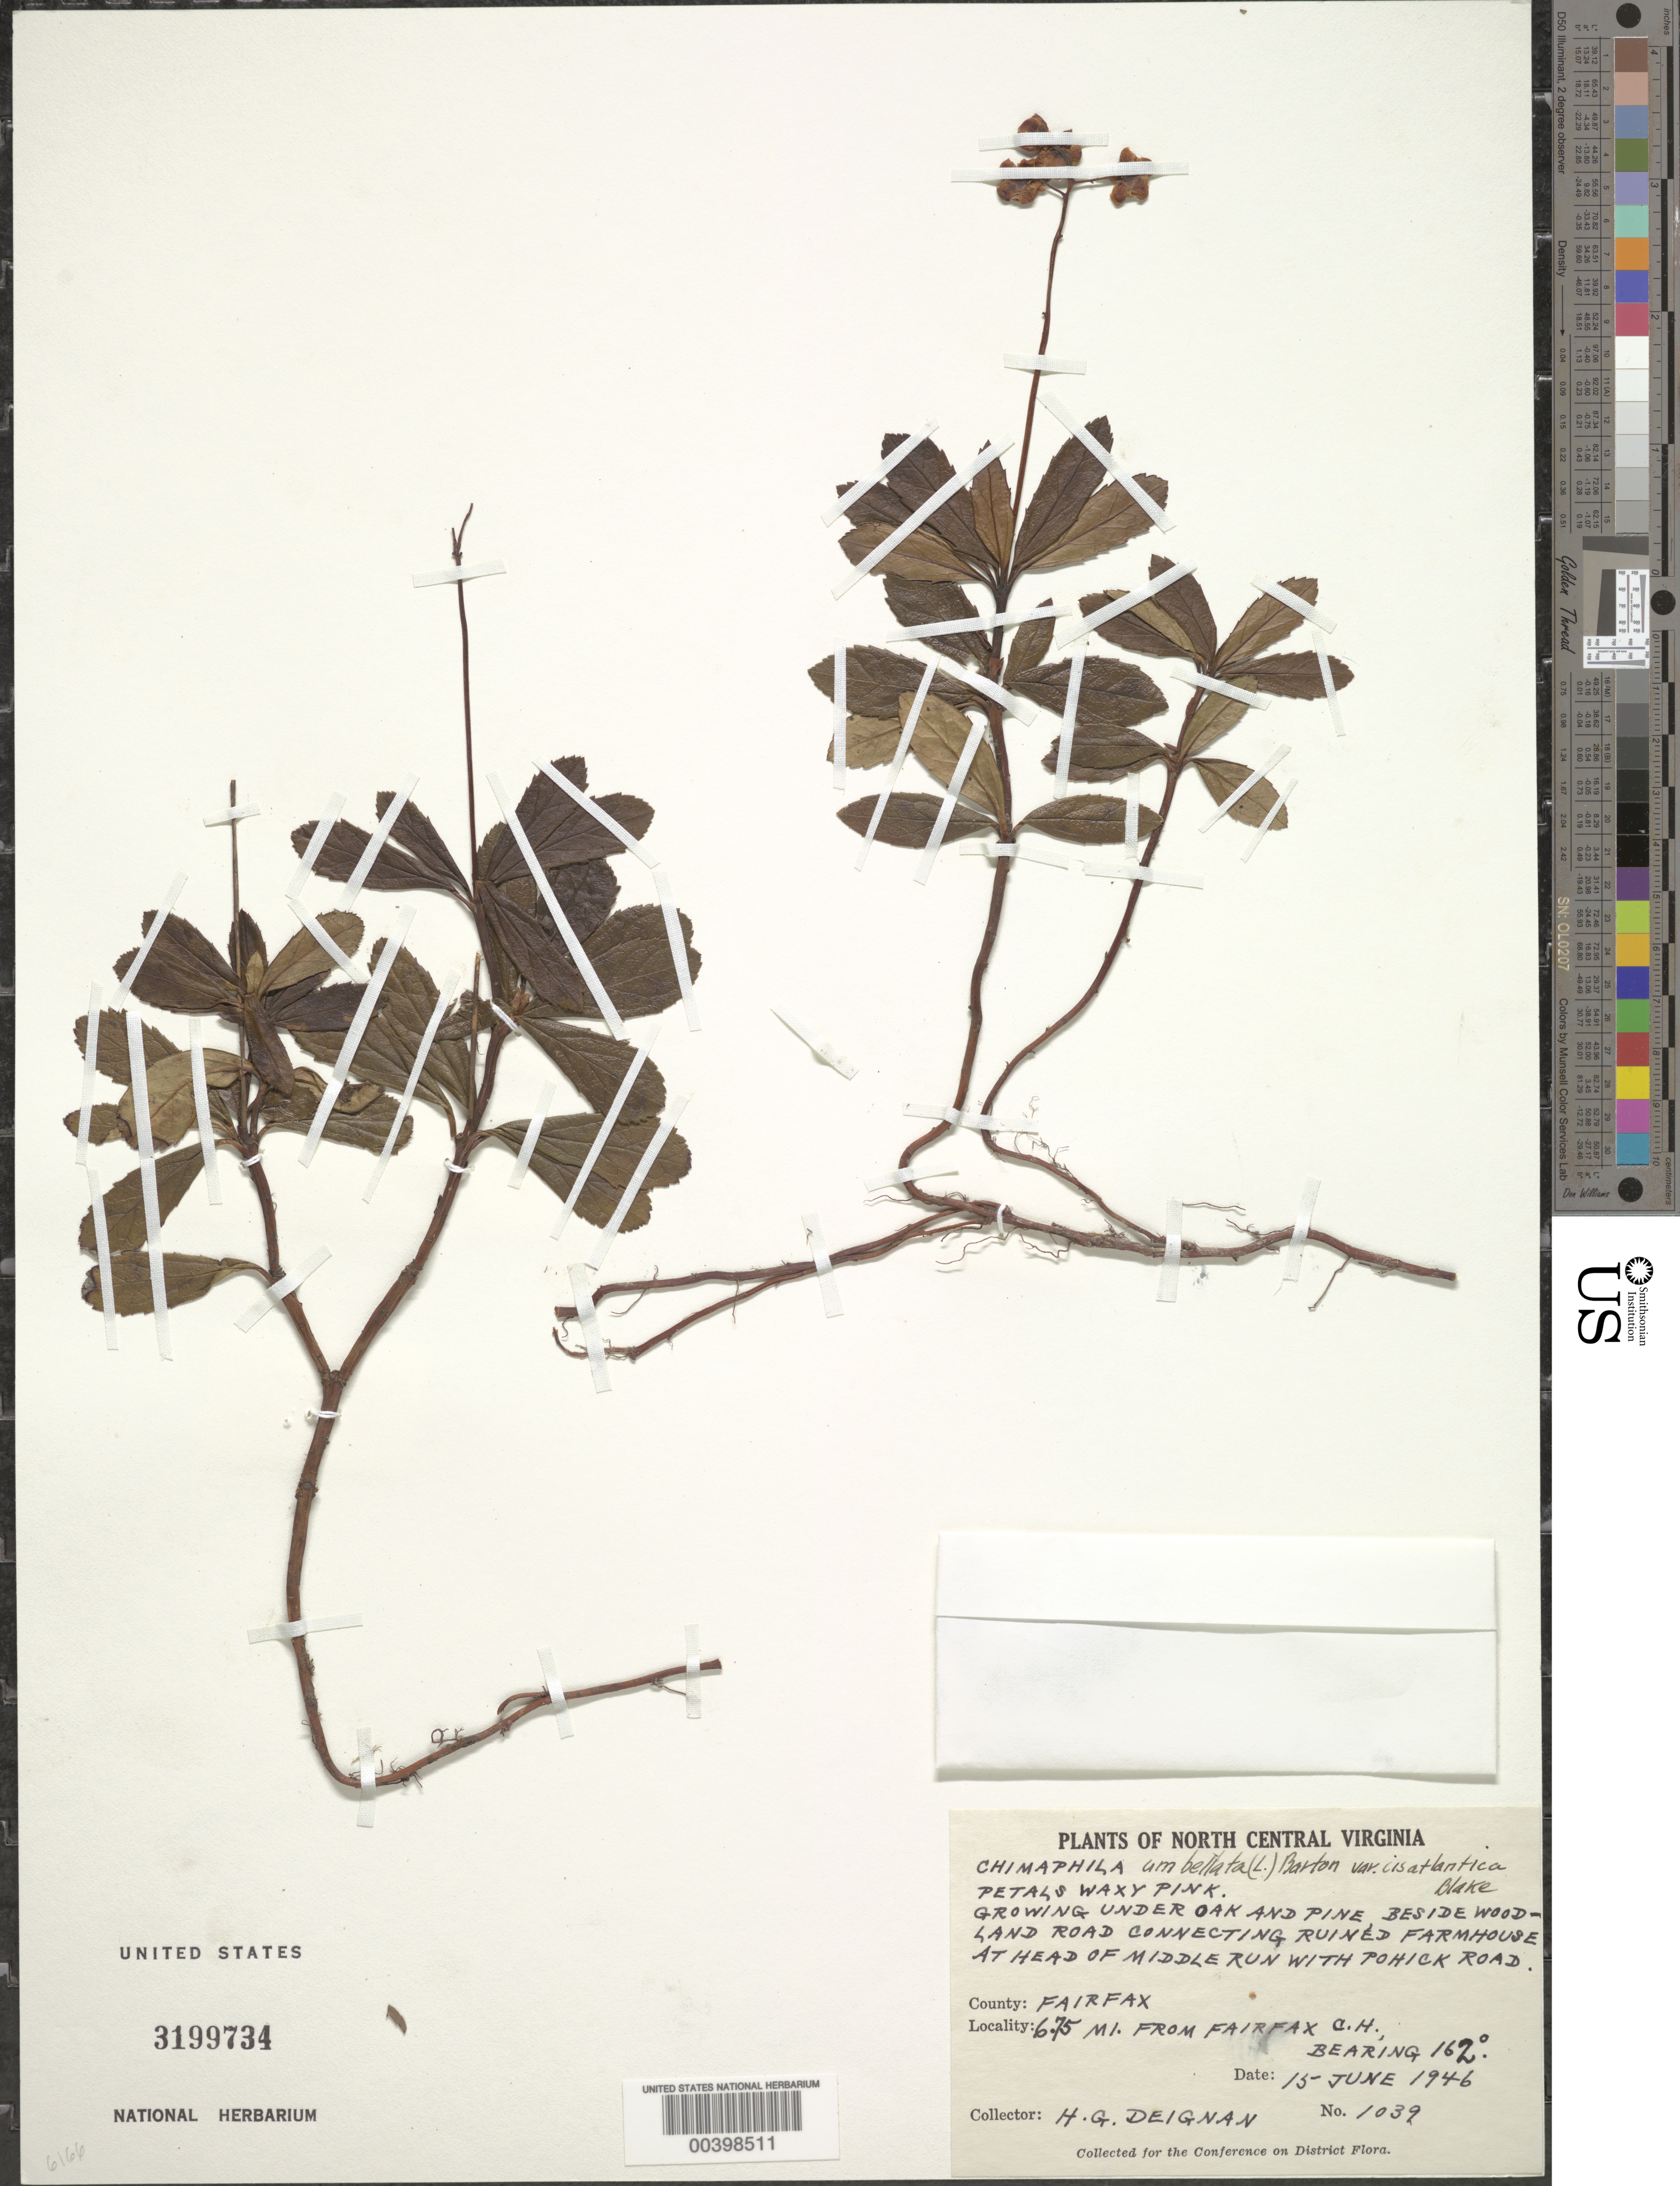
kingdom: Plantae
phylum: Tracheophyta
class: Magnoliopsida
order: Ericales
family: Ericaceae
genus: Chimaphila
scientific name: Chimaphila umbellata var. cisatlantica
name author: S.F. Blake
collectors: H. Deignan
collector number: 1039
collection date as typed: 15 Jun 1946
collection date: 1946-06-15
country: United States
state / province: Virginia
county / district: Fairfax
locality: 5.75 Mi from Fairfax County Court House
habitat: Beside woodland road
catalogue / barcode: US 3199734